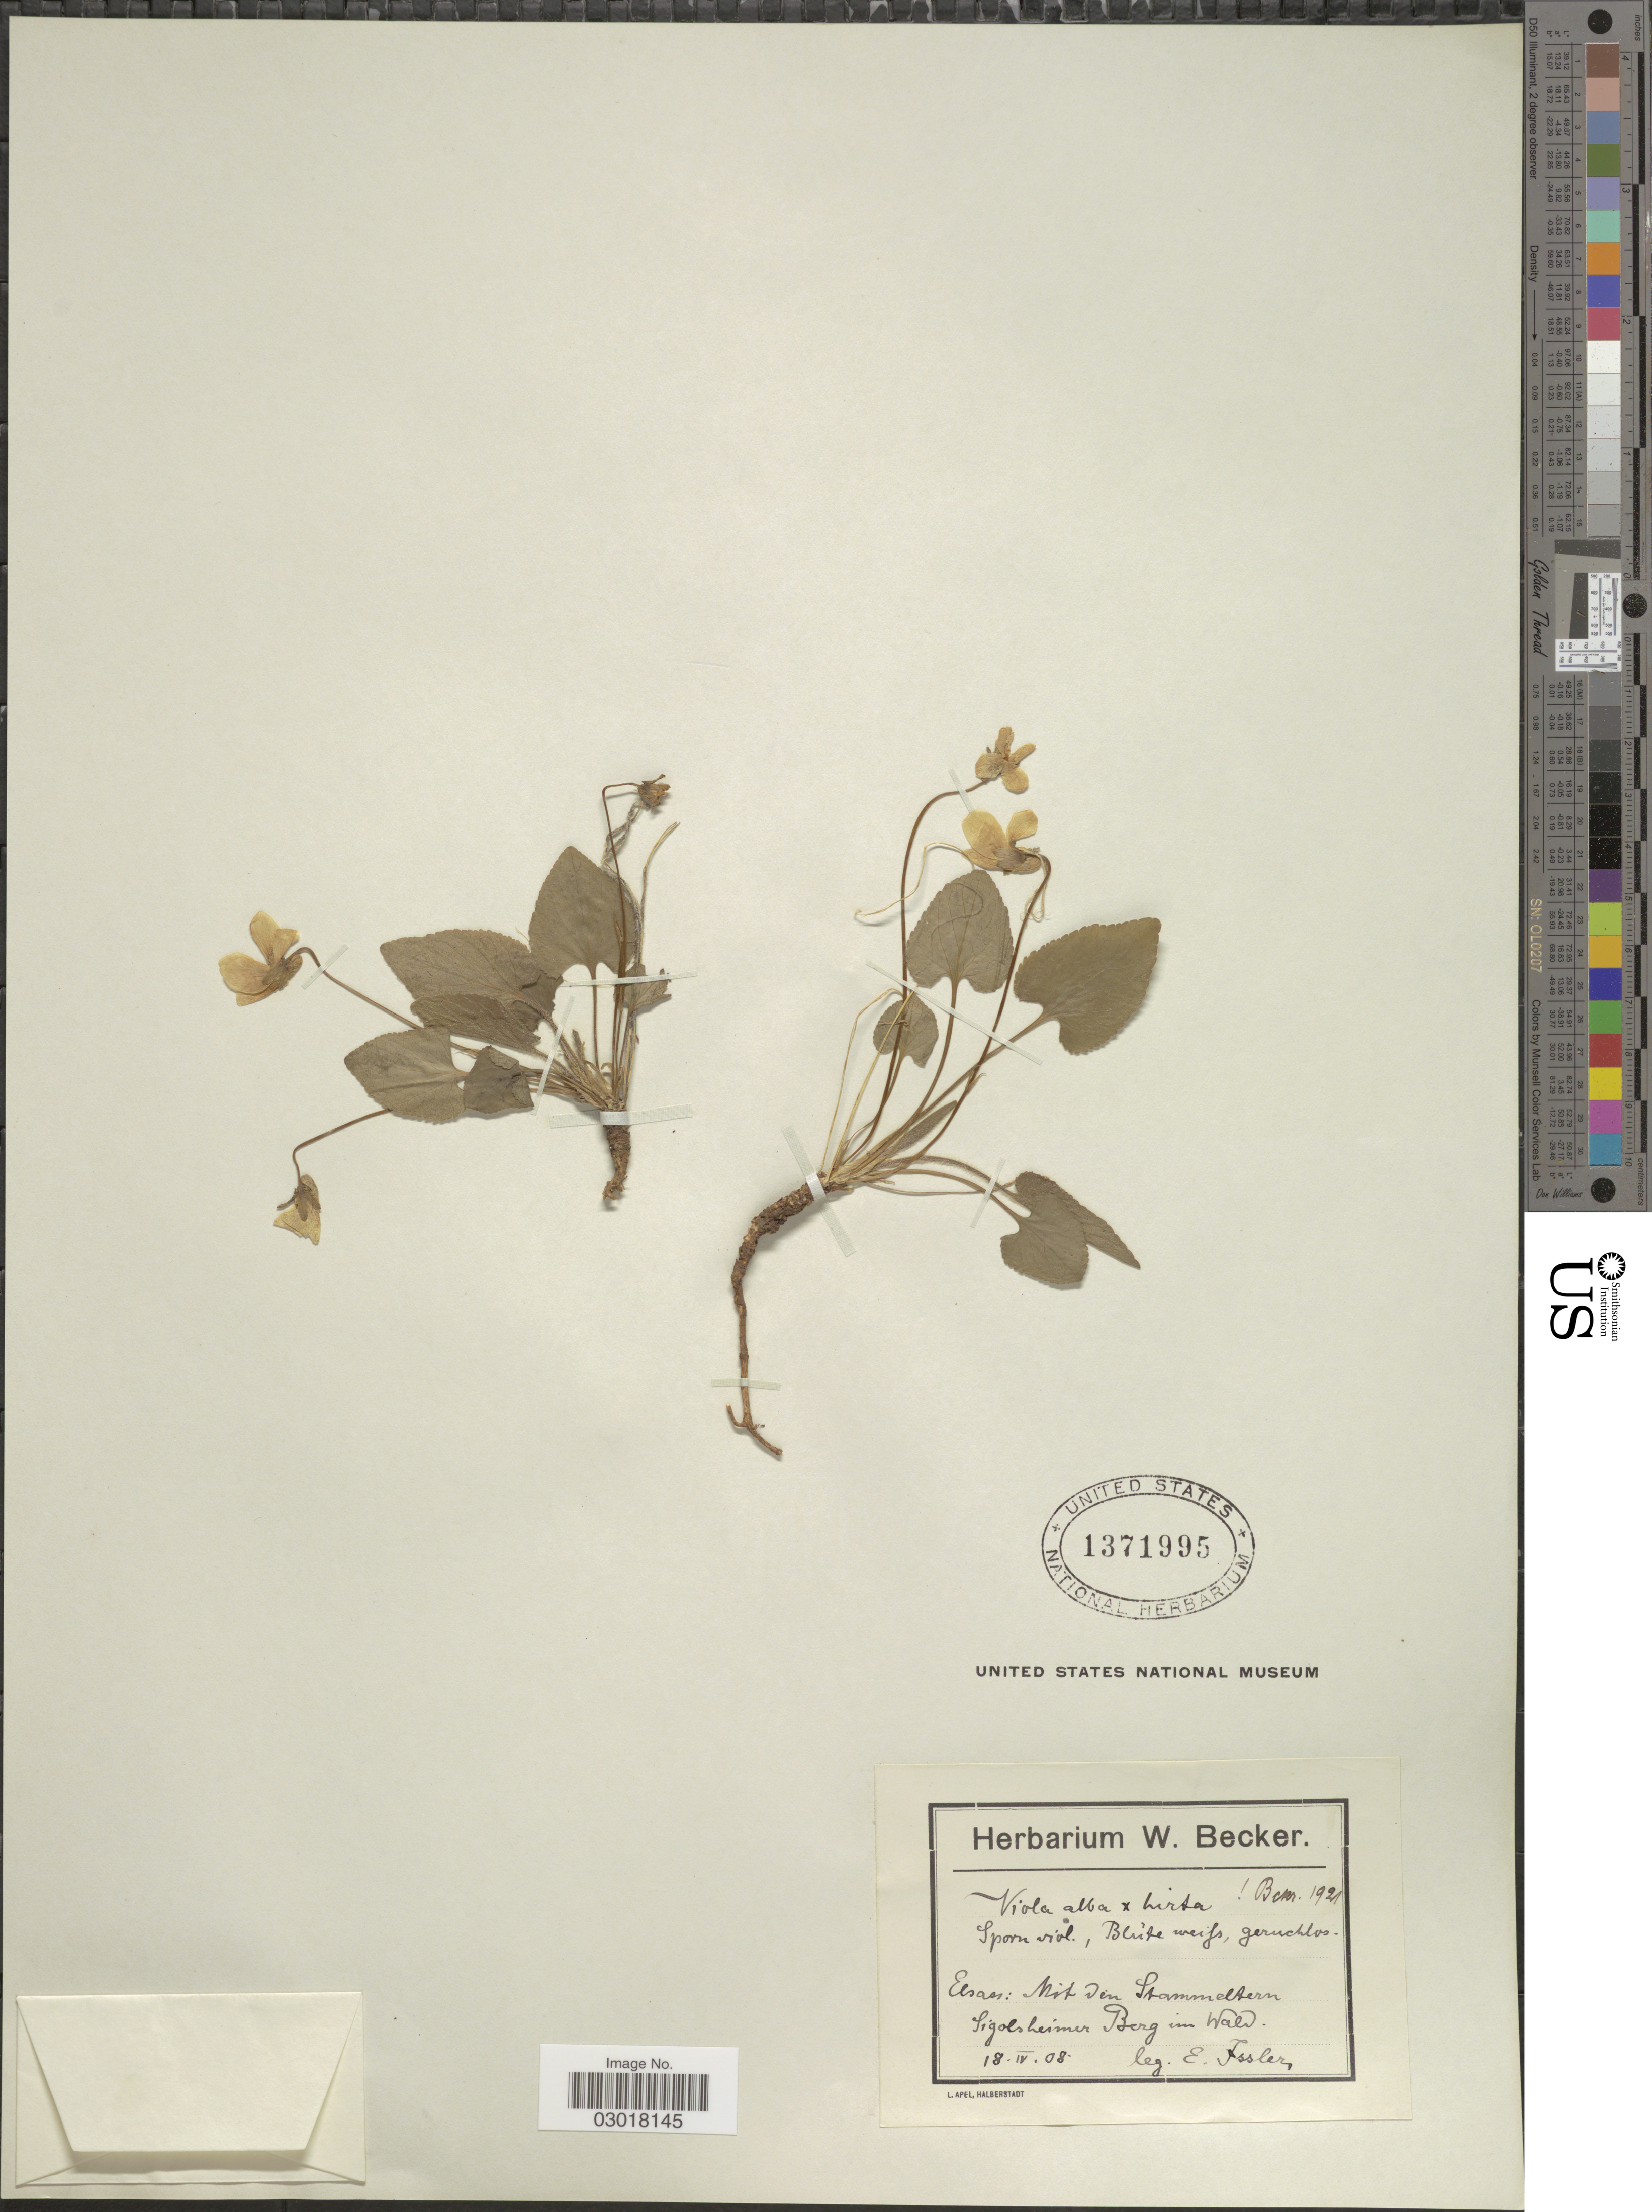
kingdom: Plantae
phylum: Tracheophyta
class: Magnoliopsida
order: Malpighiales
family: Violaceae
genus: Viola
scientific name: Viola alba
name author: Besser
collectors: E. Issler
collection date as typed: Transcribed d/m/y: 18/4/08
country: France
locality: Elsass: Mit den Stammeltern Sigolsheimer Berg im Wald.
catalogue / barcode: US 1371995